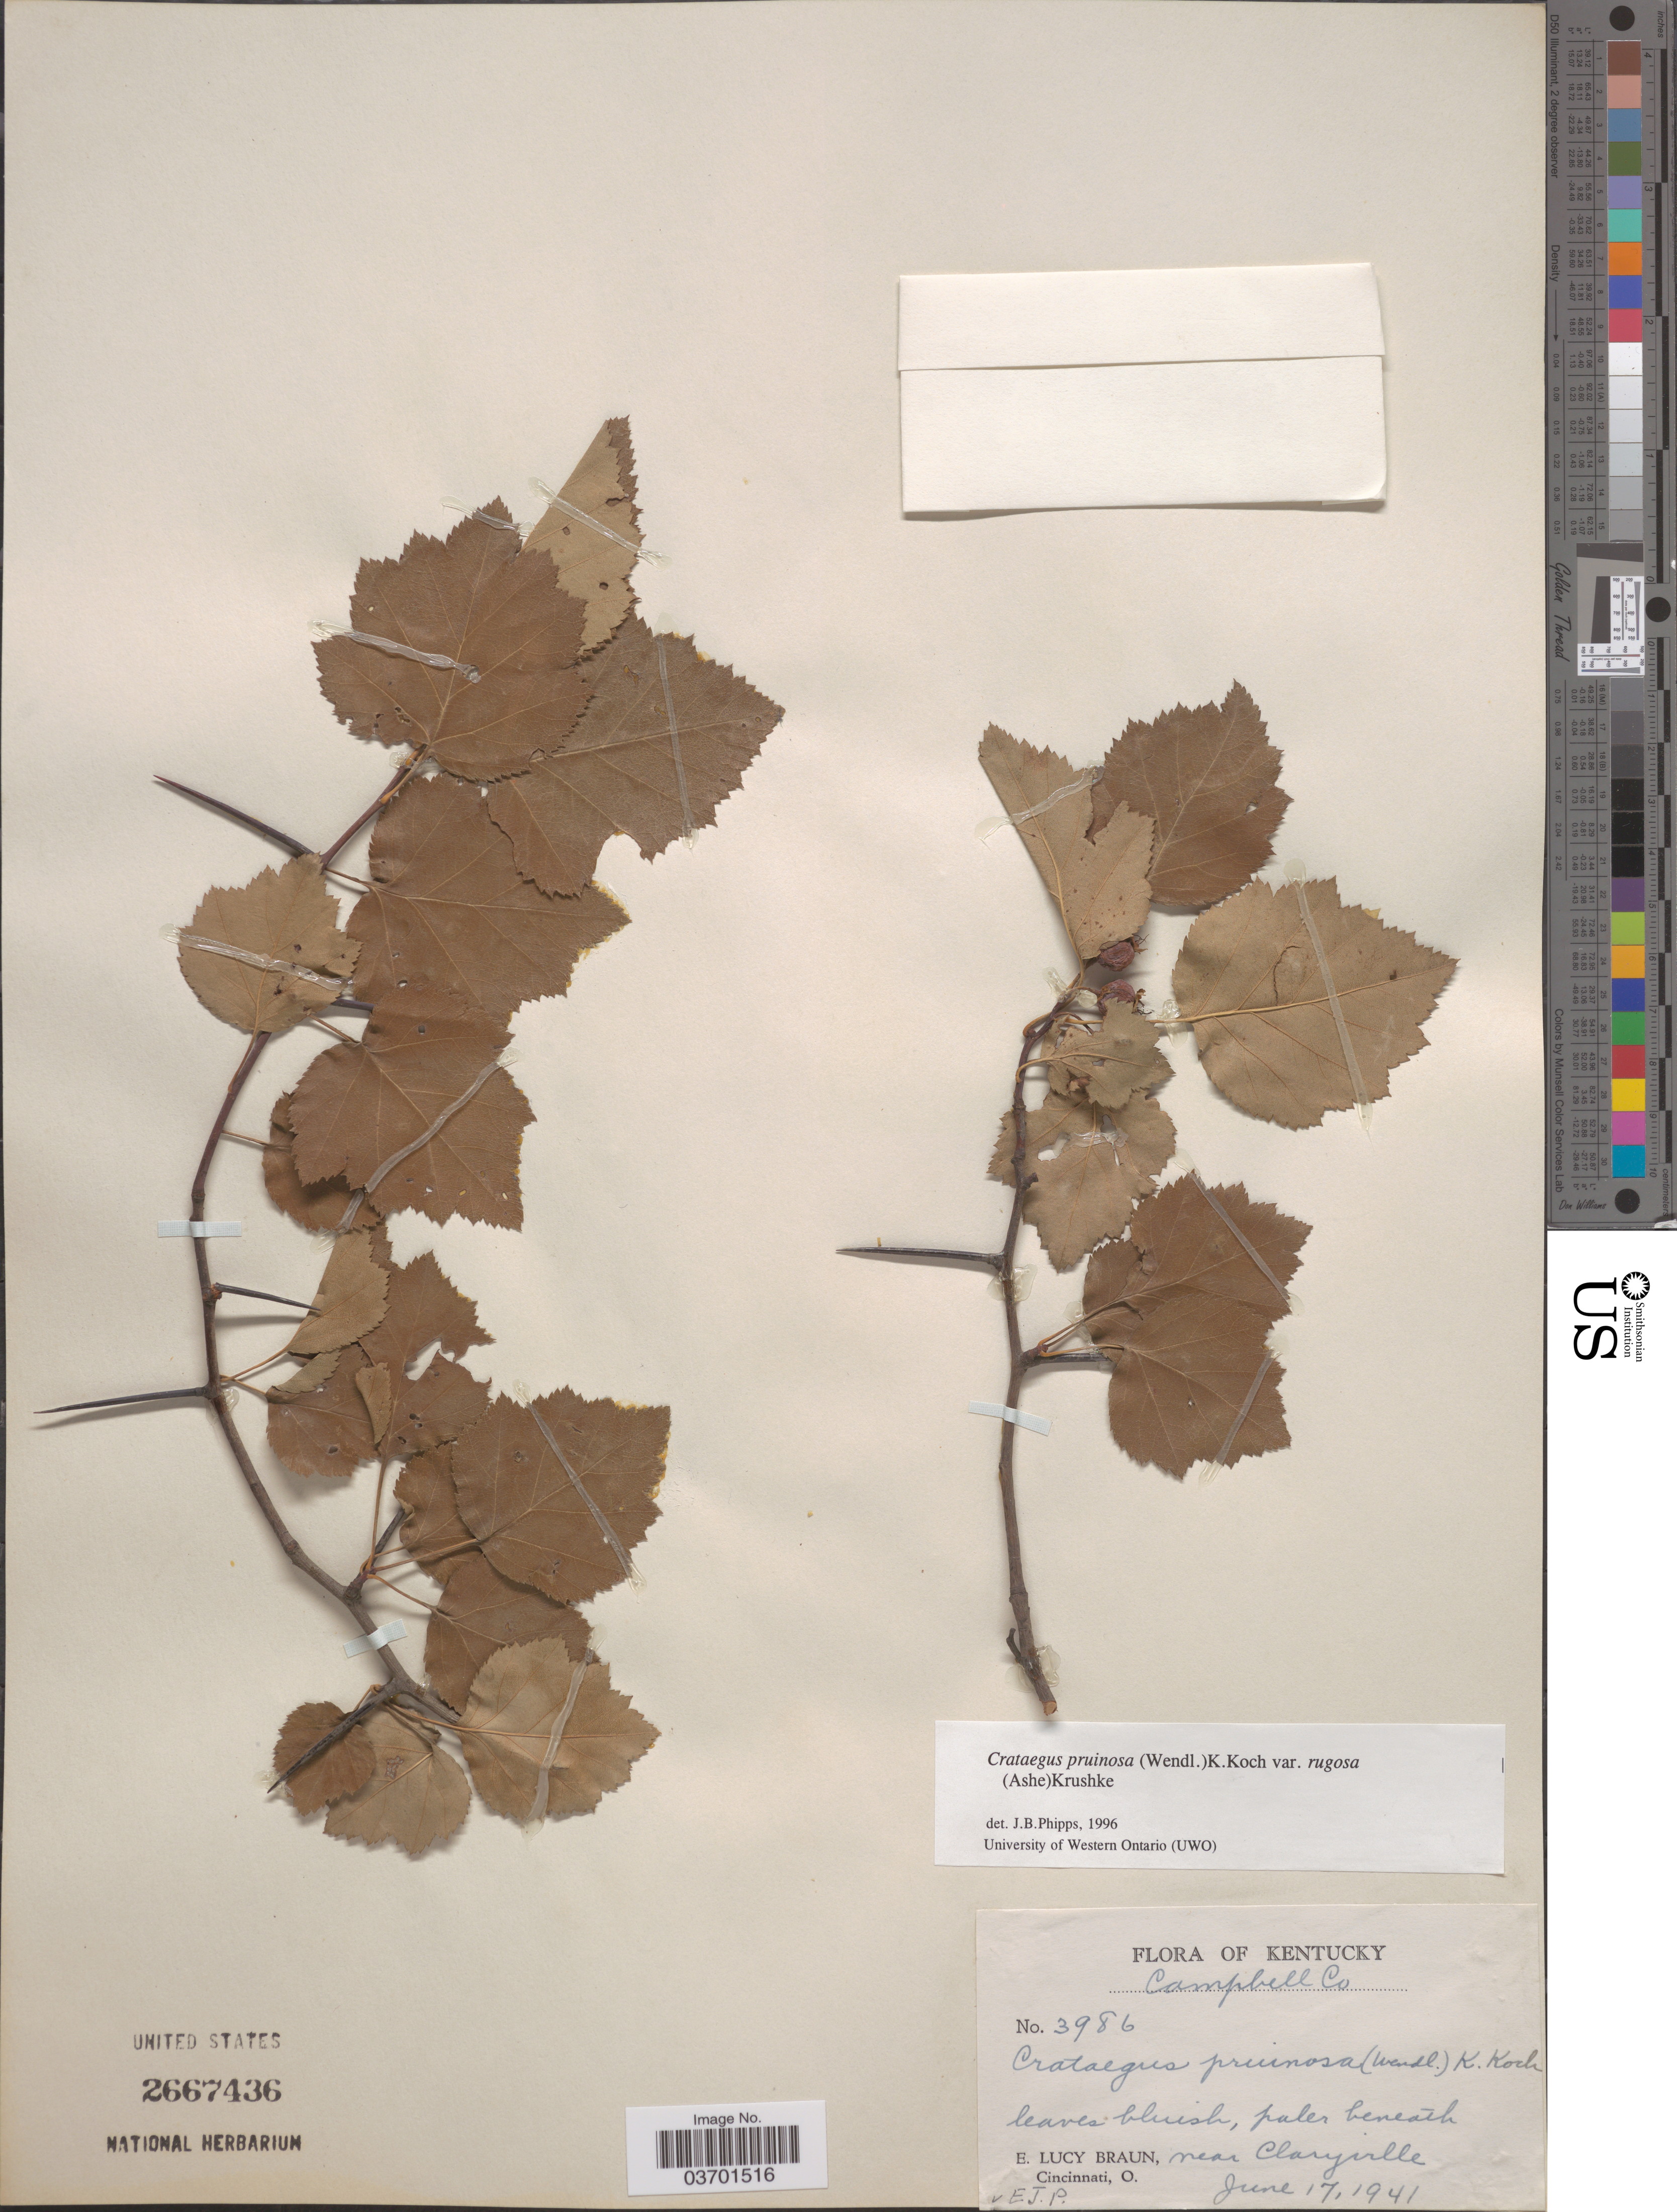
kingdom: Plantae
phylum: Tracheophyta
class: Magnoliopsida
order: Rosales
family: Rosaceae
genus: Crataegus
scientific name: Crataegus pruinosa var. rugosa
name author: (Ashe) Kruschke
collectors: E. L. Braun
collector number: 3986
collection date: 1941-06-17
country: United States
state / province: Kentucky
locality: Campbell Co. Near Claryville.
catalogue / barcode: US 2667436